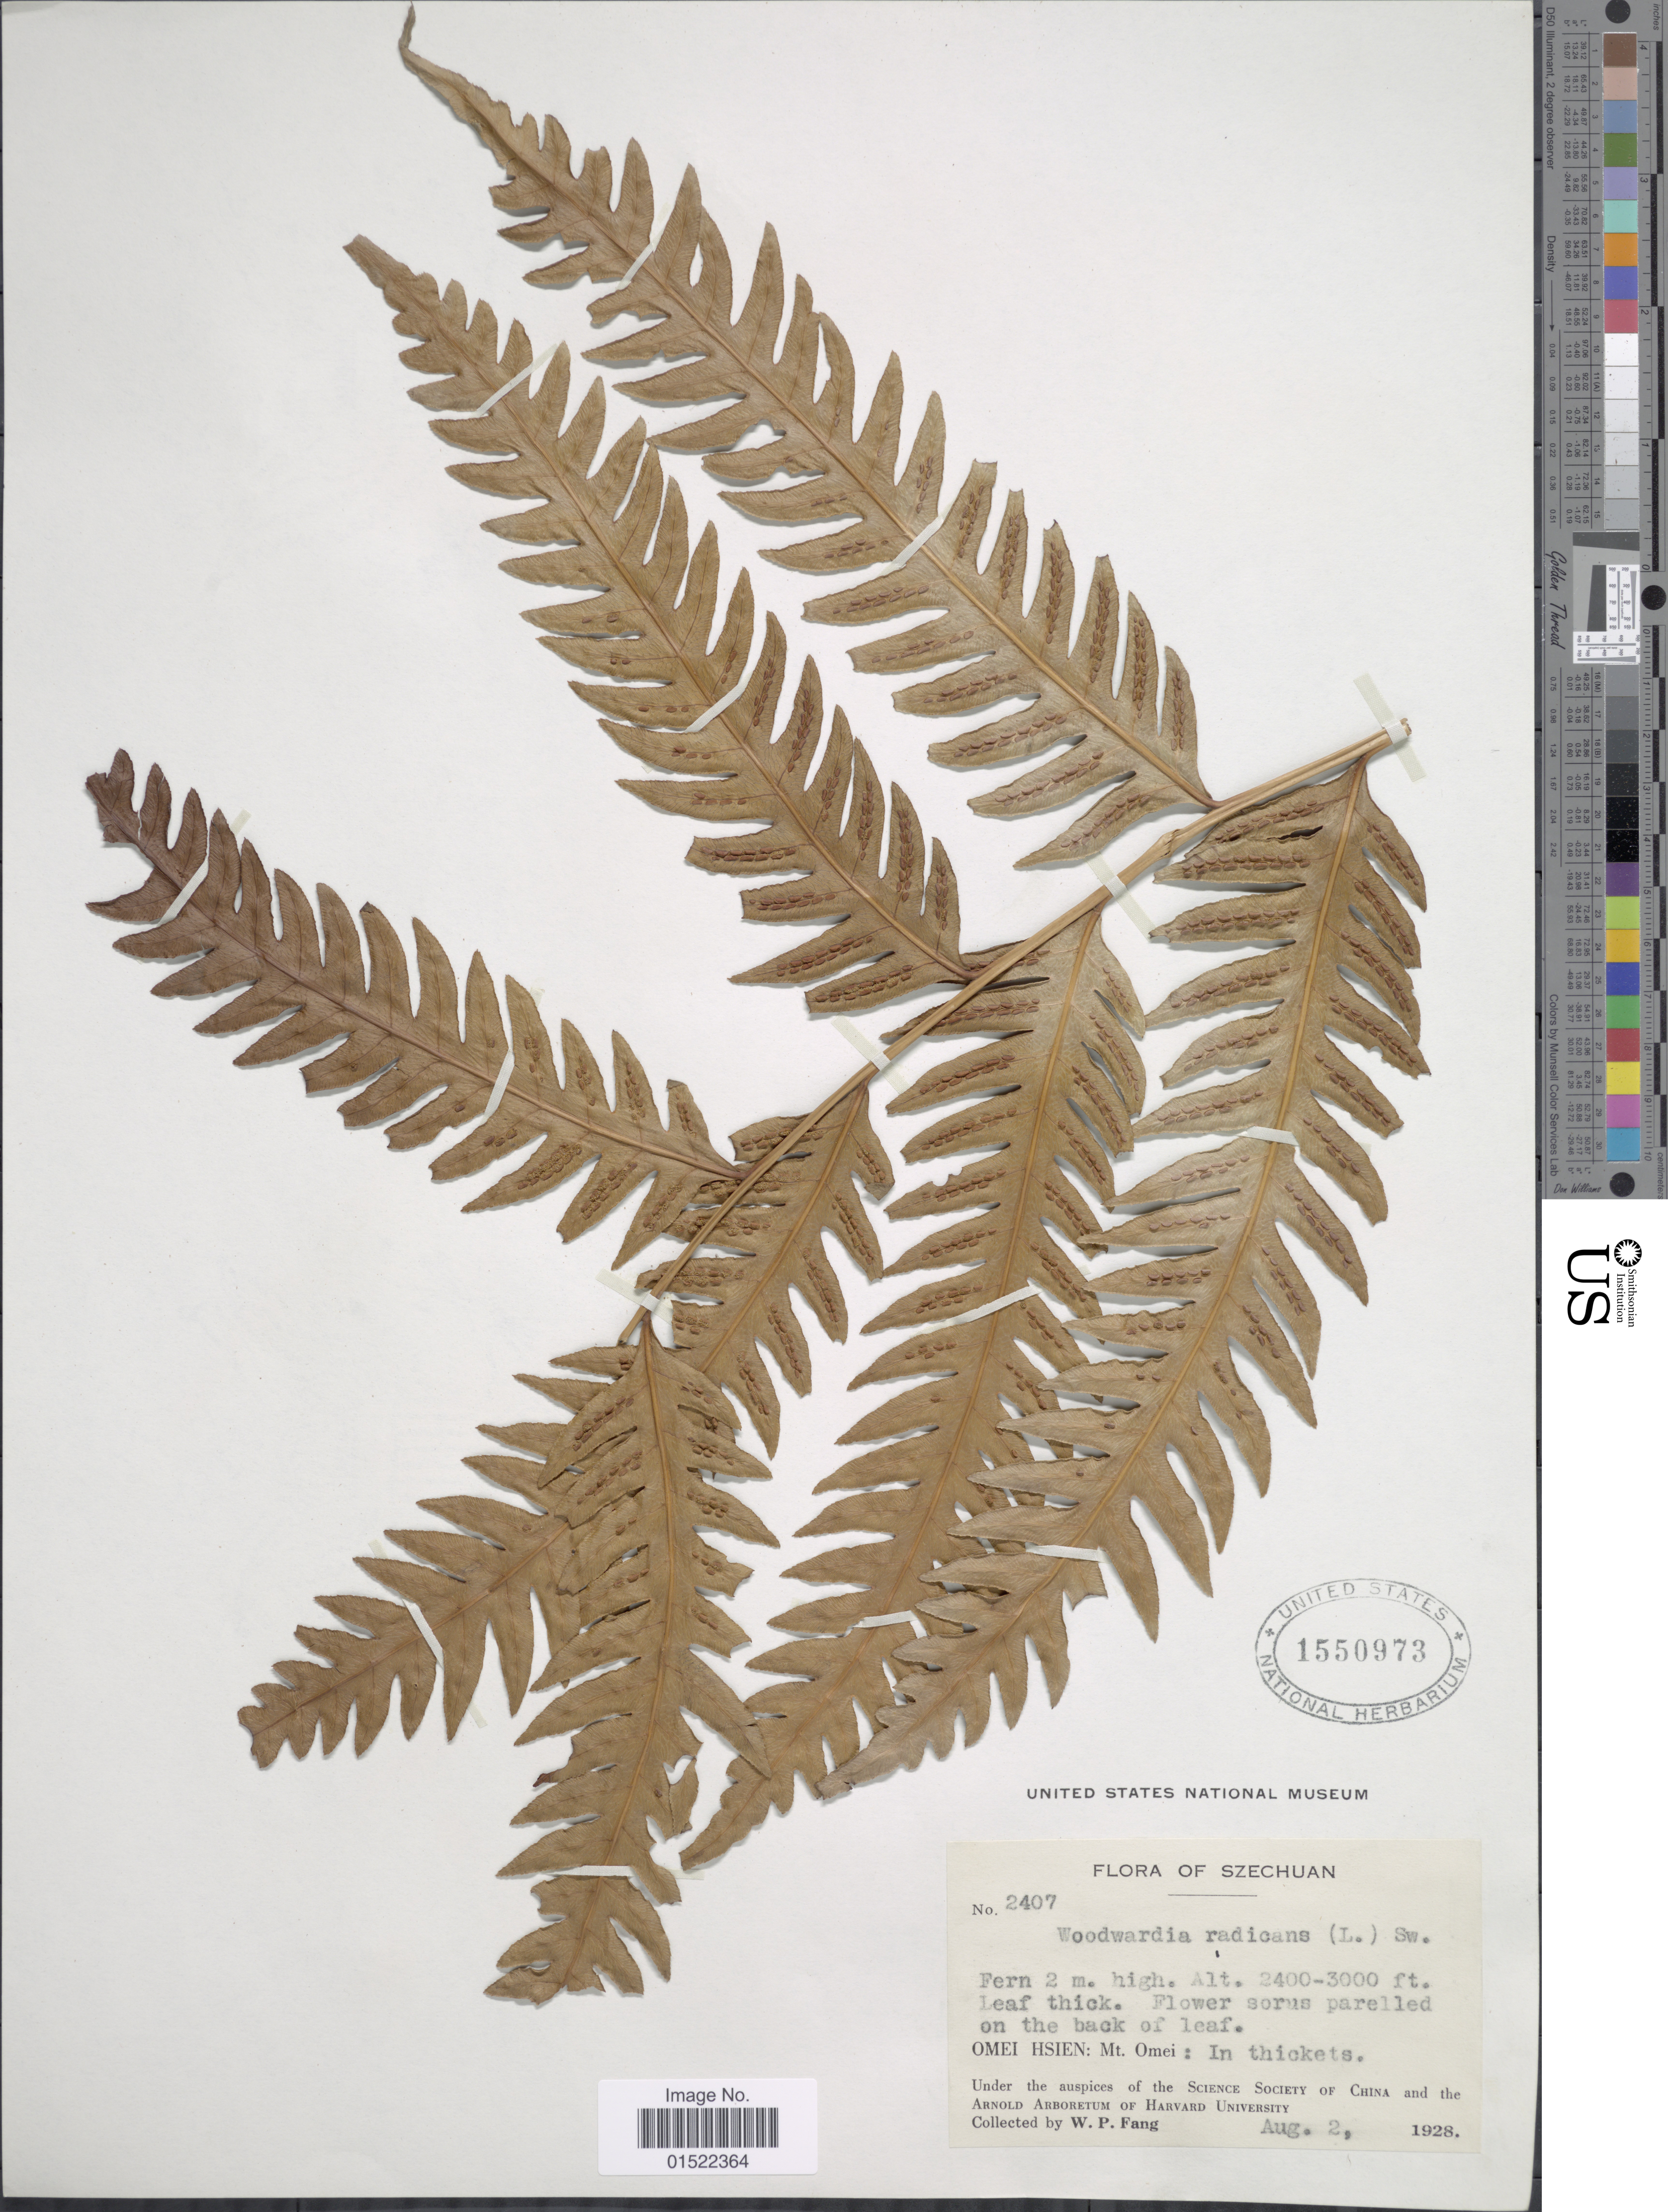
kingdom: Plantae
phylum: Tracheophyta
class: Polypodiopsida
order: Polypodiales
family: Blechnaceae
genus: Woodwardia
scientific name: Woodwardia japonica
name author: (L. f.) Sm.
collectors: W. P. Fang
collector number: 2407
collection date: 1928-08-02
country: China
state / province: Sichuan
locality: Szechuan, Omei Hsien: Mt. Omei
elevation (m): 732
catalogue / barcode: US 155973